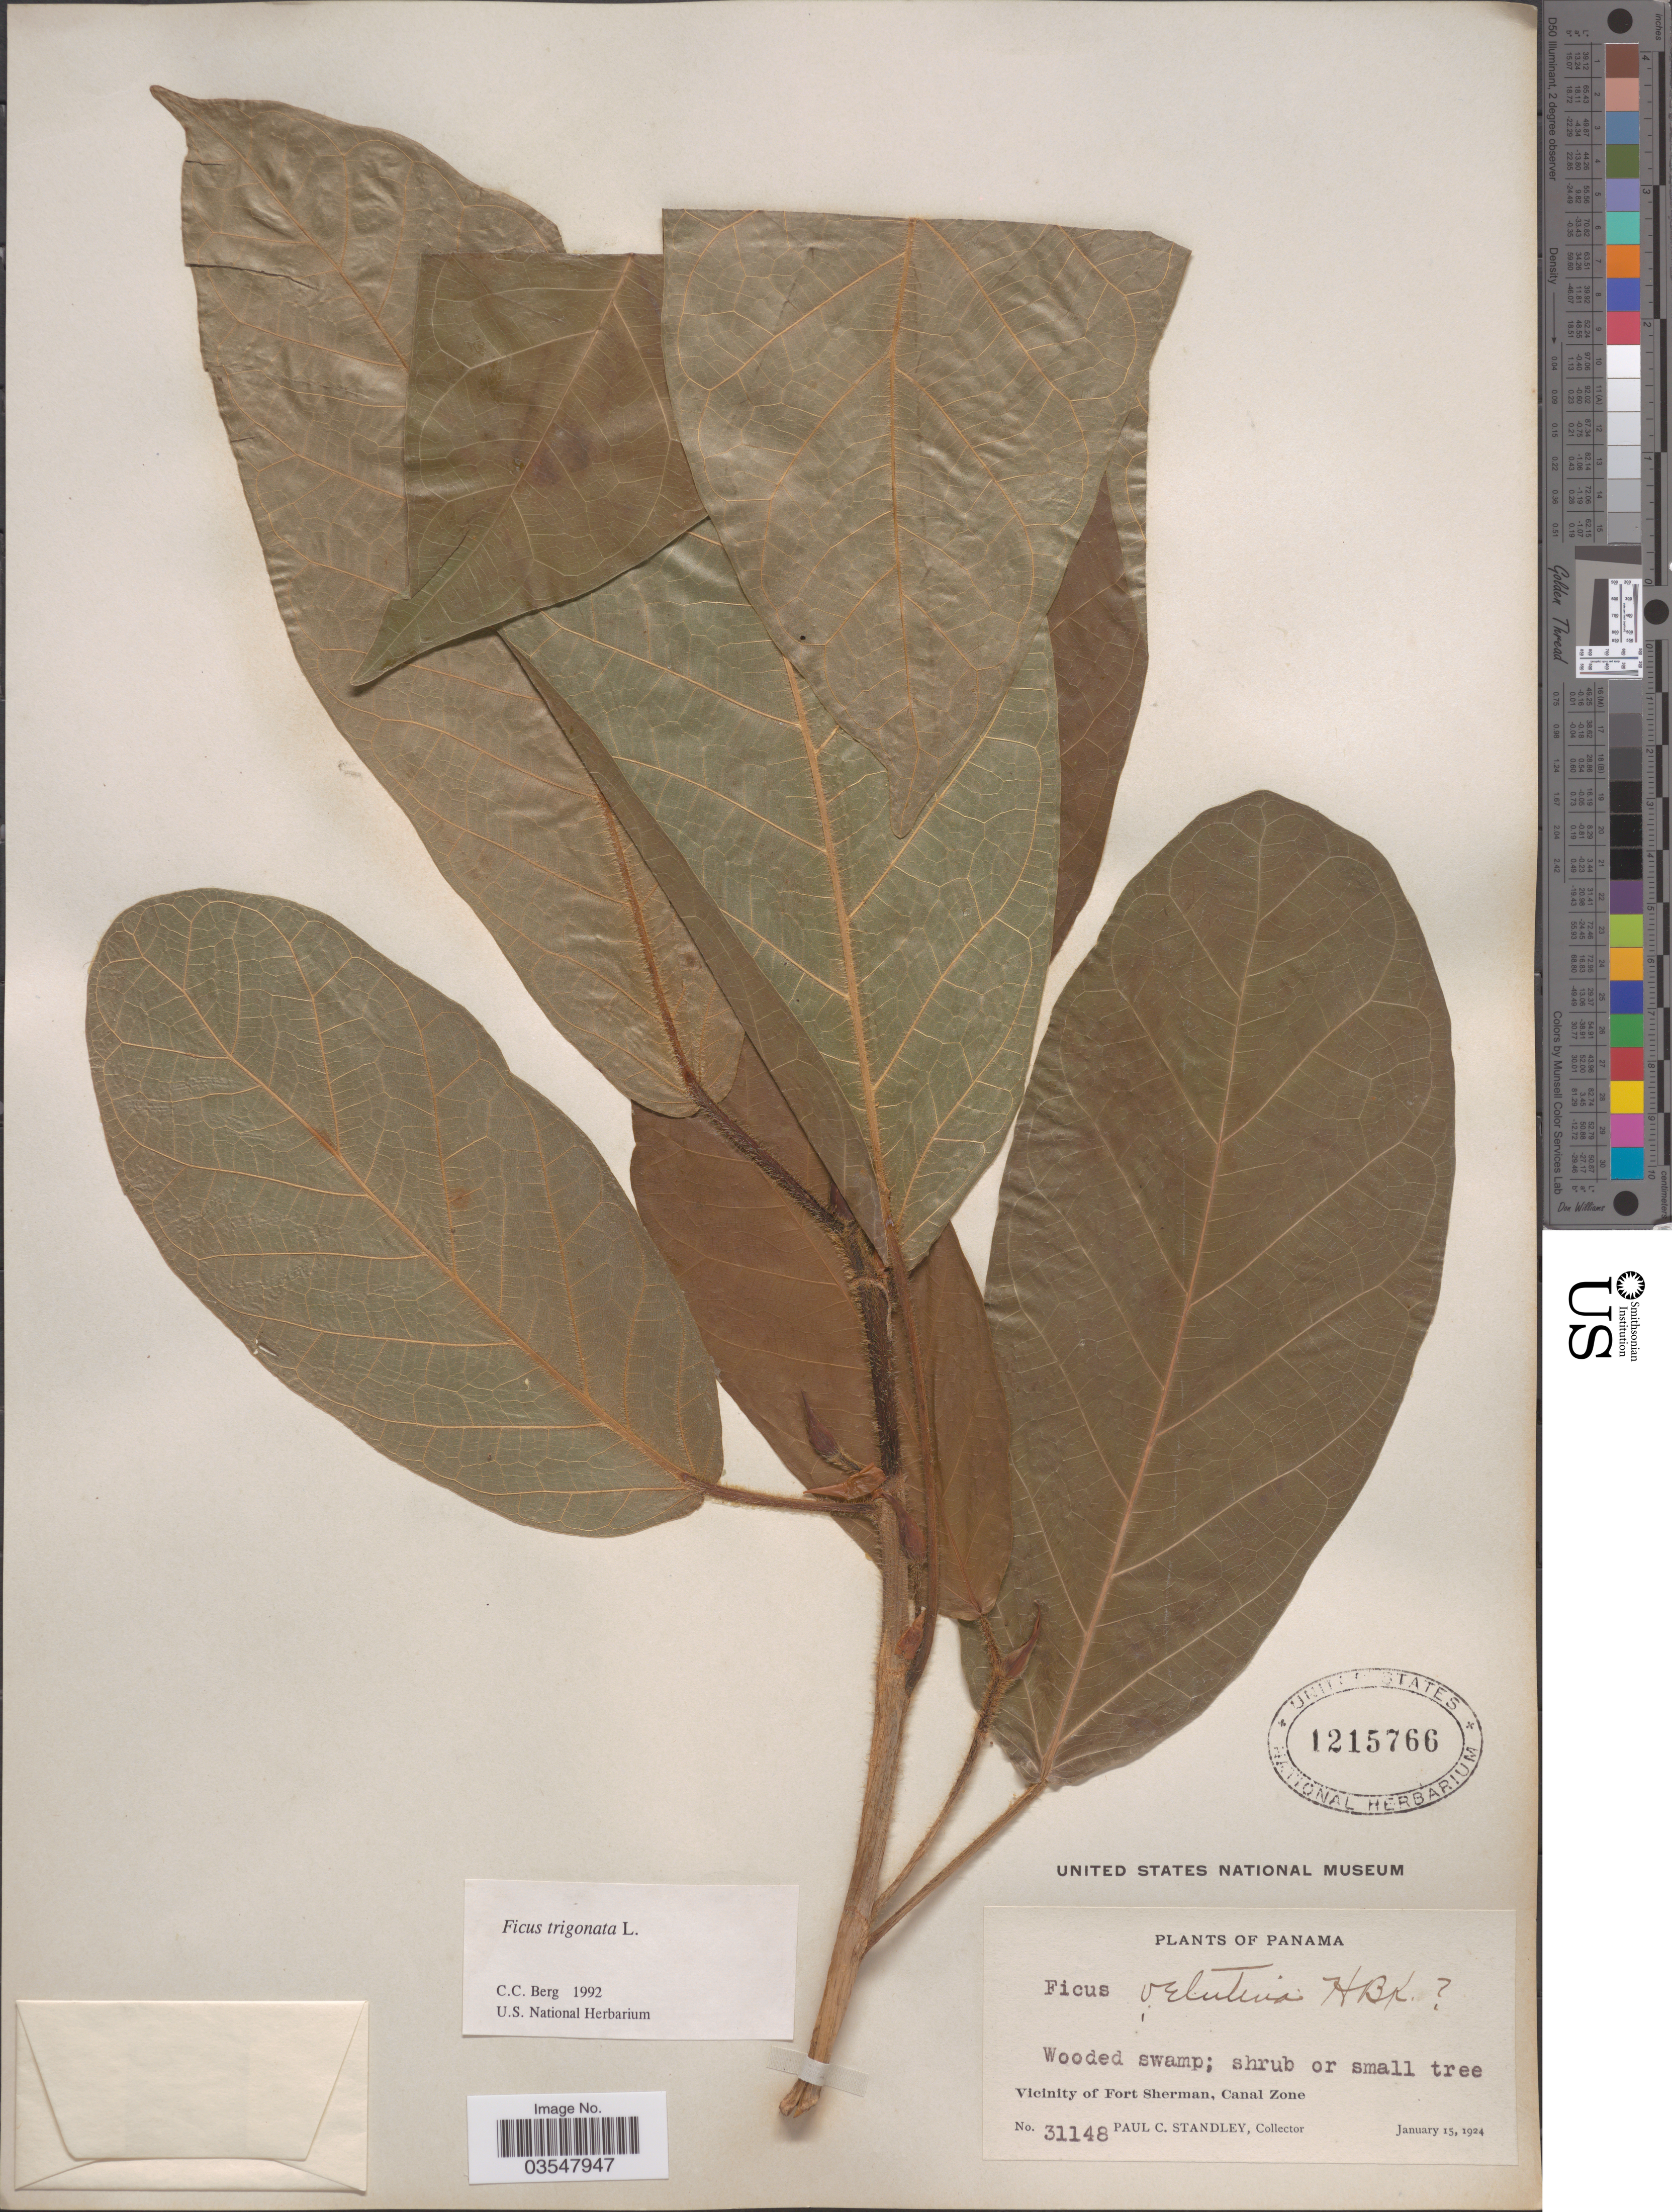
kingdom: Plantae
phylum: Tracheophyta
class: Magnoliopsida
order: Rosales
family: Moraceae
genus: Ficus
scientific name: Ficus trigonata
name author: L.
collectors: P. C. Standley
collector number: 31148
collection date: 1924-01-15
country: Panama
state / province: Colón / Panamá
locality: Vicinity of Fort Sherman, Canal Zone.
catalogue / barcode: US 1215766